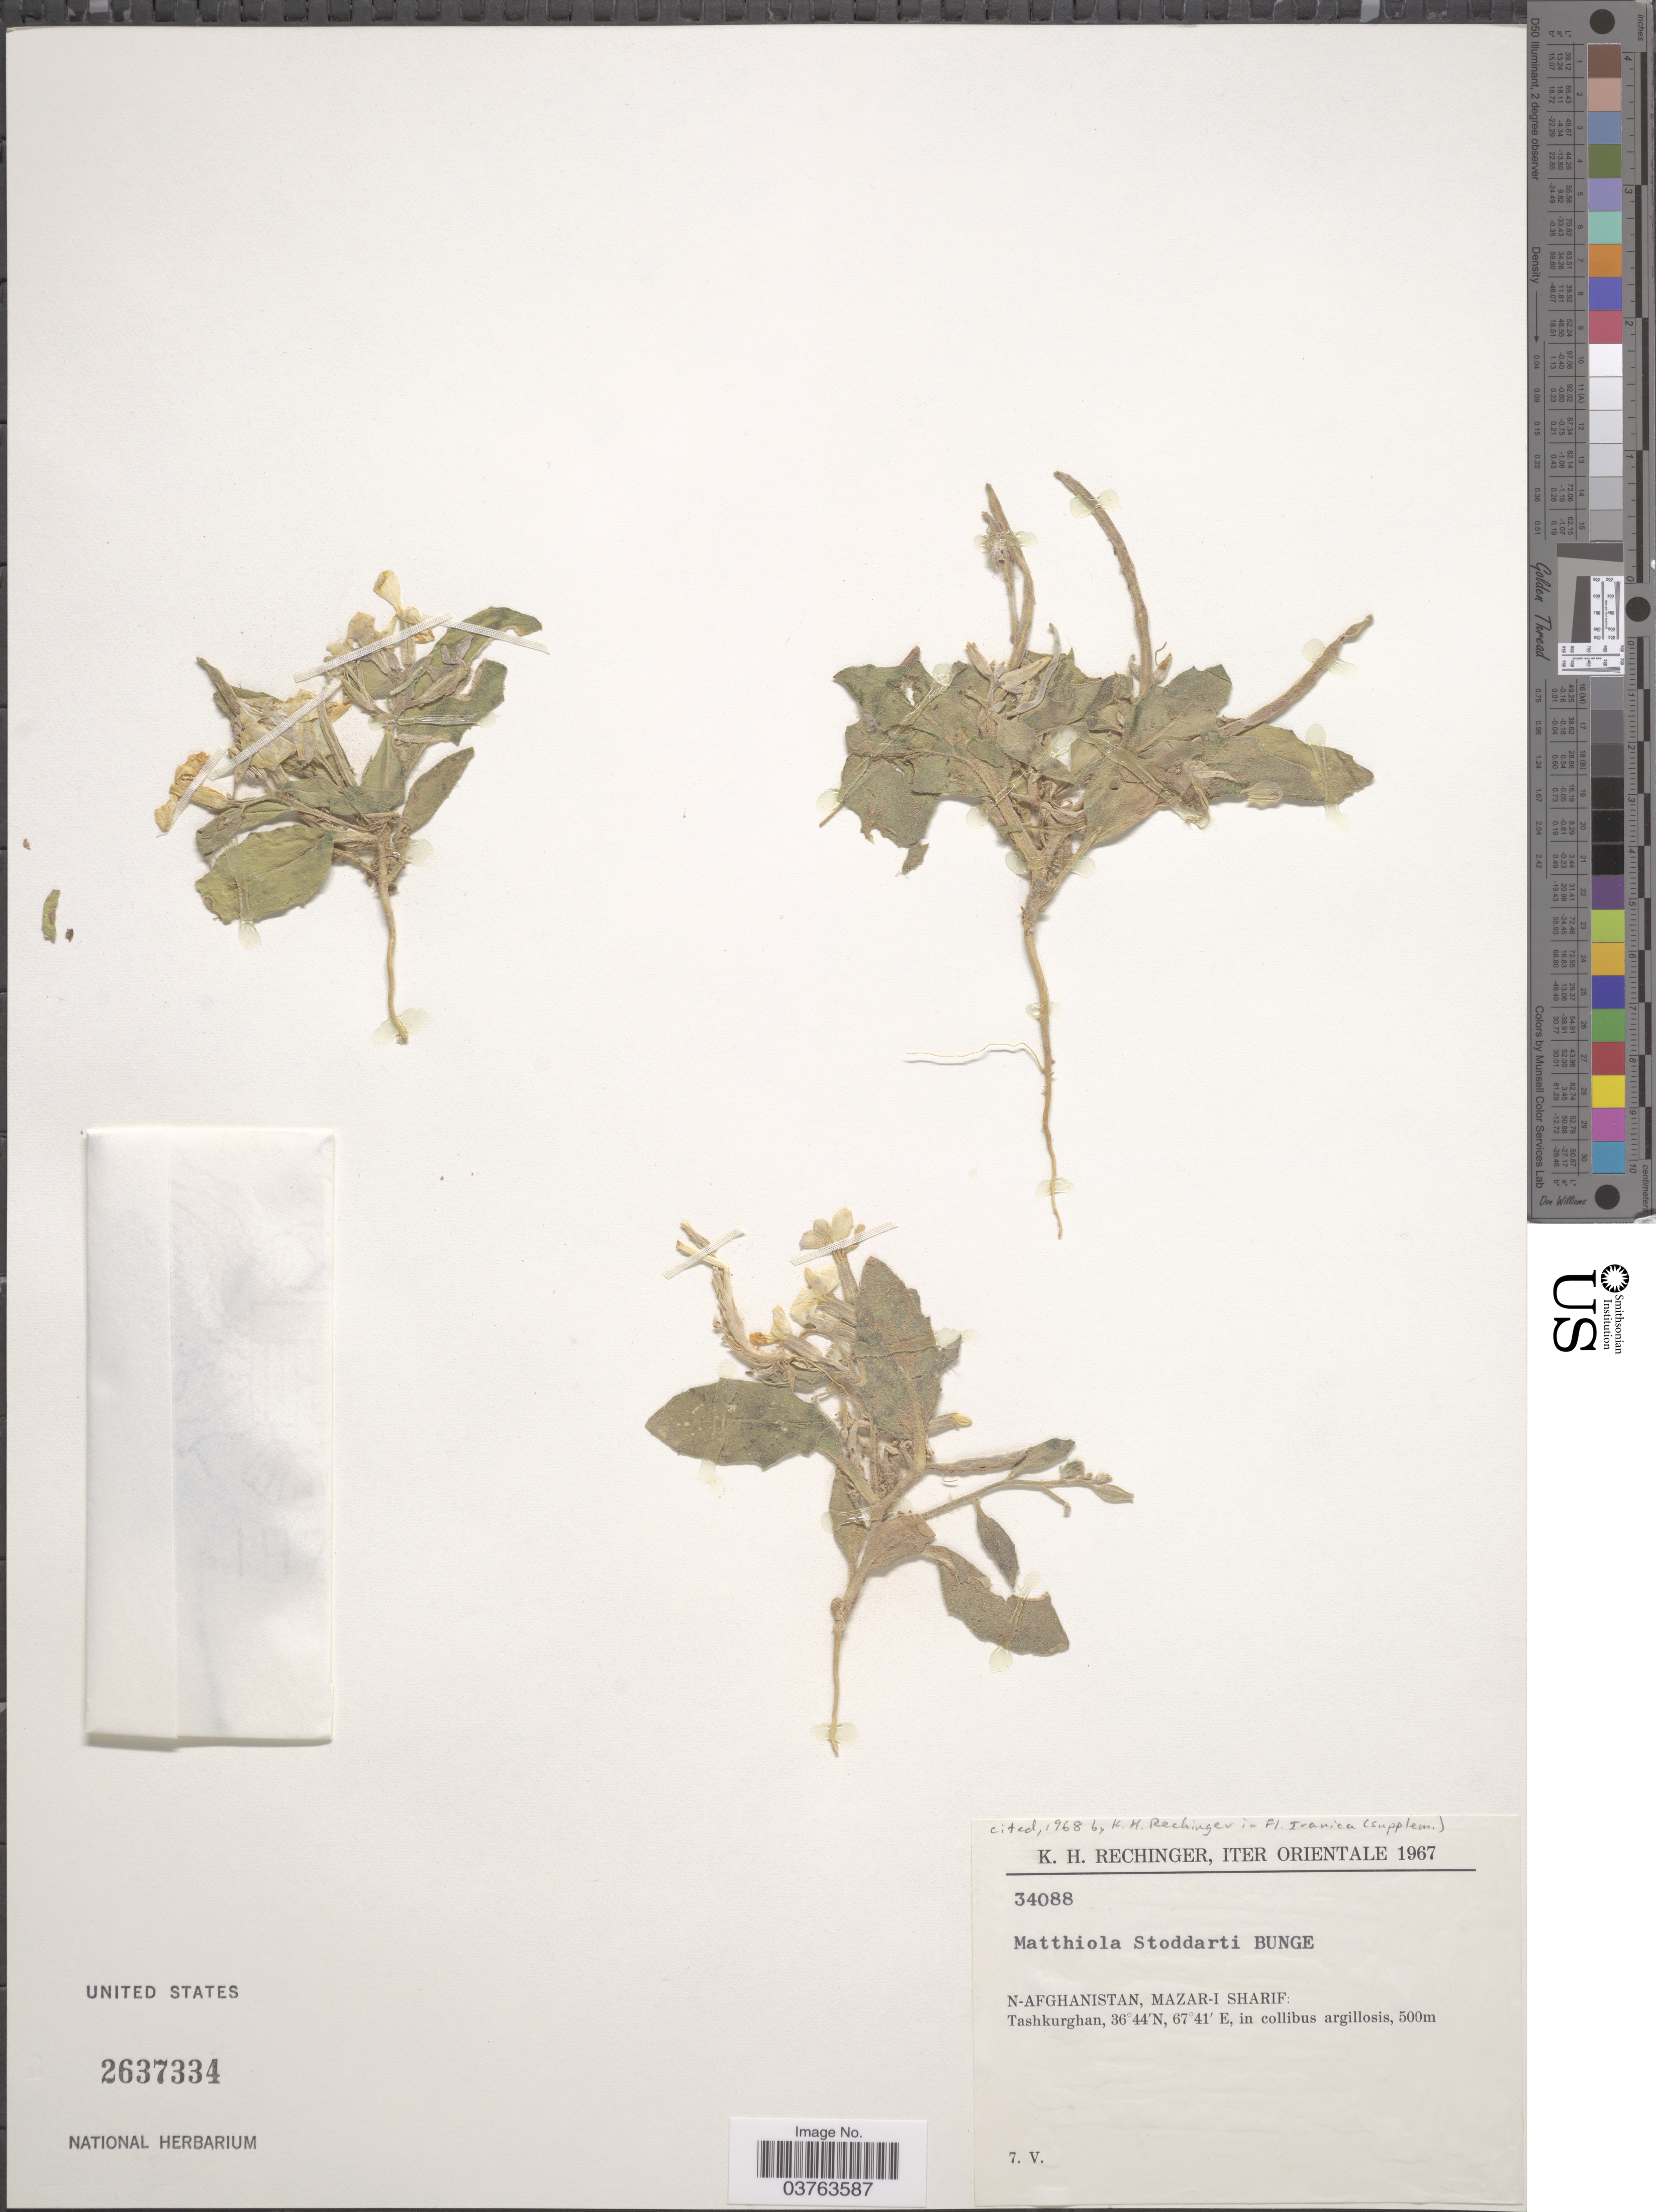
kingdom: Plantae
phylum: Tracheophyta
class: Magnoliopsida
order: Brassicales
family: Brassicaceae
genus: Matthiola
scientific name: Matthiola stoddartii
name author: Bunge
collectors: K. H. Rechinger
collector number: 34088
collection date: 1967-05-07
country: Afghanistan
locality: Iter Orientale. N-Afghanistan, Mazar-I Sharif: Tashkurghan.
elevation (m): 500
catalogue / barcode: US 2637334